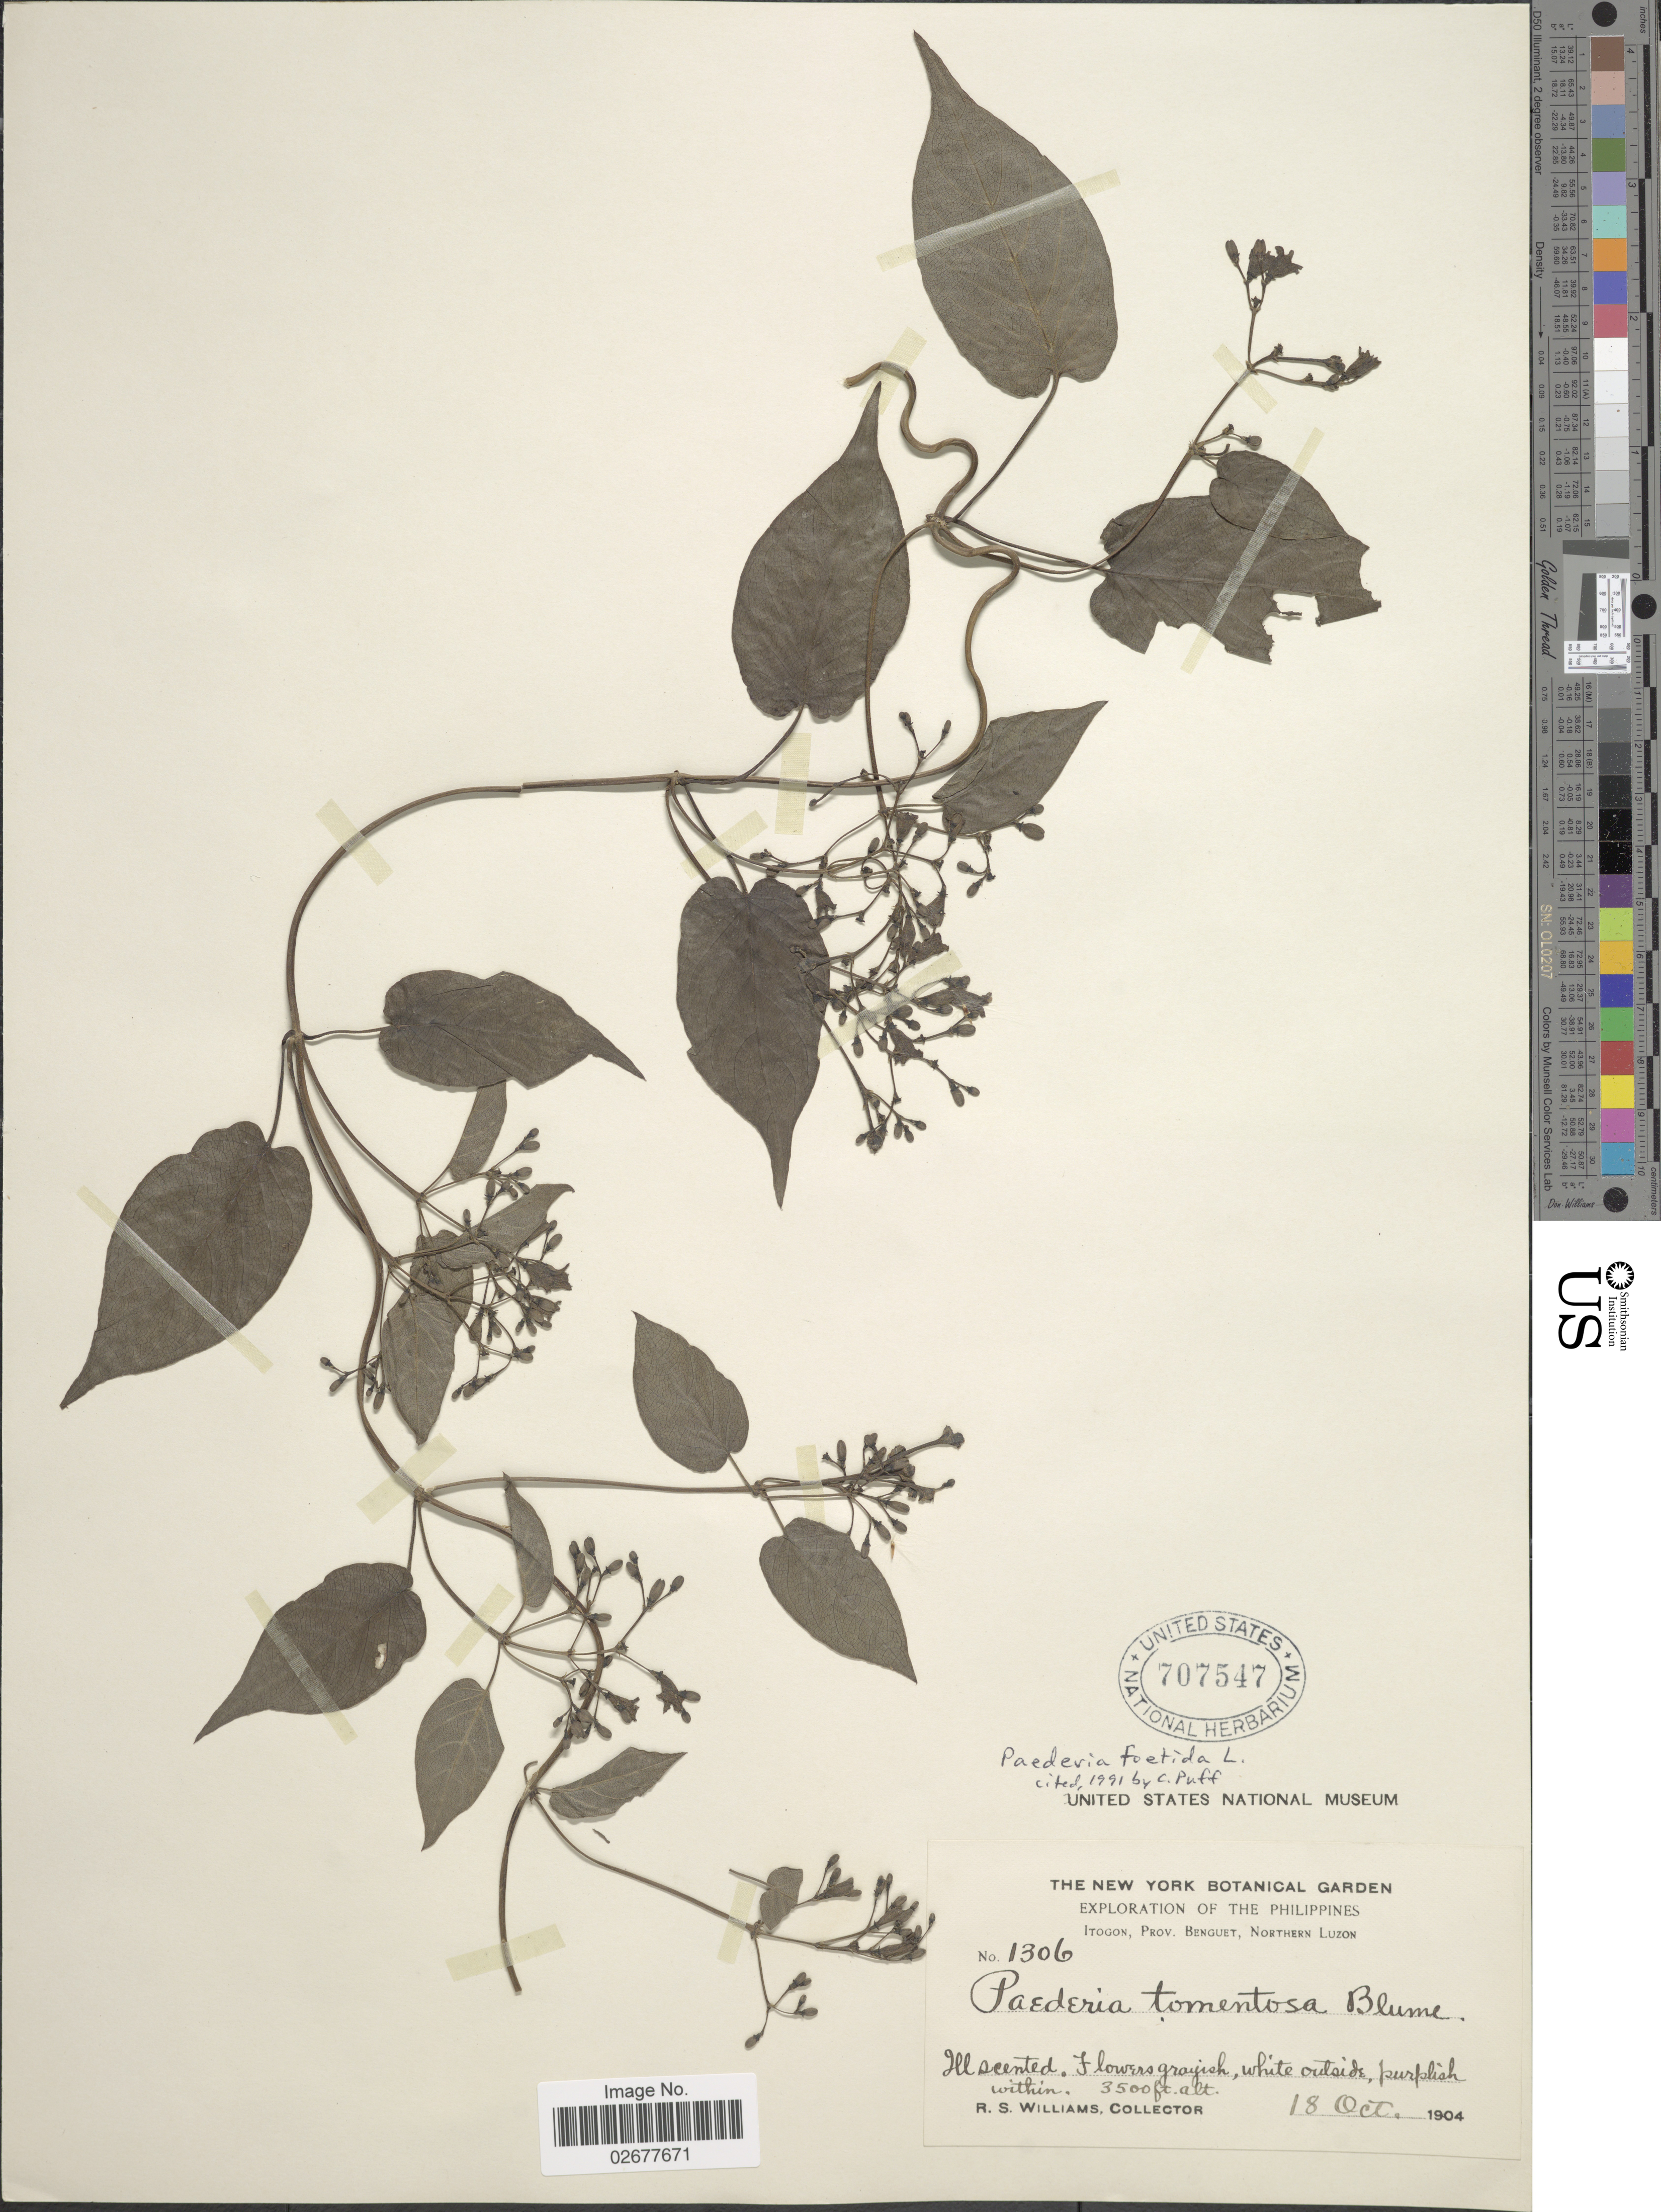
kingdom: Plantae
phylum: Tracheophyta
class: Magnoliopsida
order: Gentianales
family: Rubiaceae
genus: Paederia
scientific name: Paederia foetida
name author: Wall.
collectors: R. S. Williams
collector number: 1306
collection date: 1904-10-18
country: Philippines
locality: Itogon, Prov. Benguet. Northern Luzon.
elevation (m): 1067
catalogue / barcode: US 707547